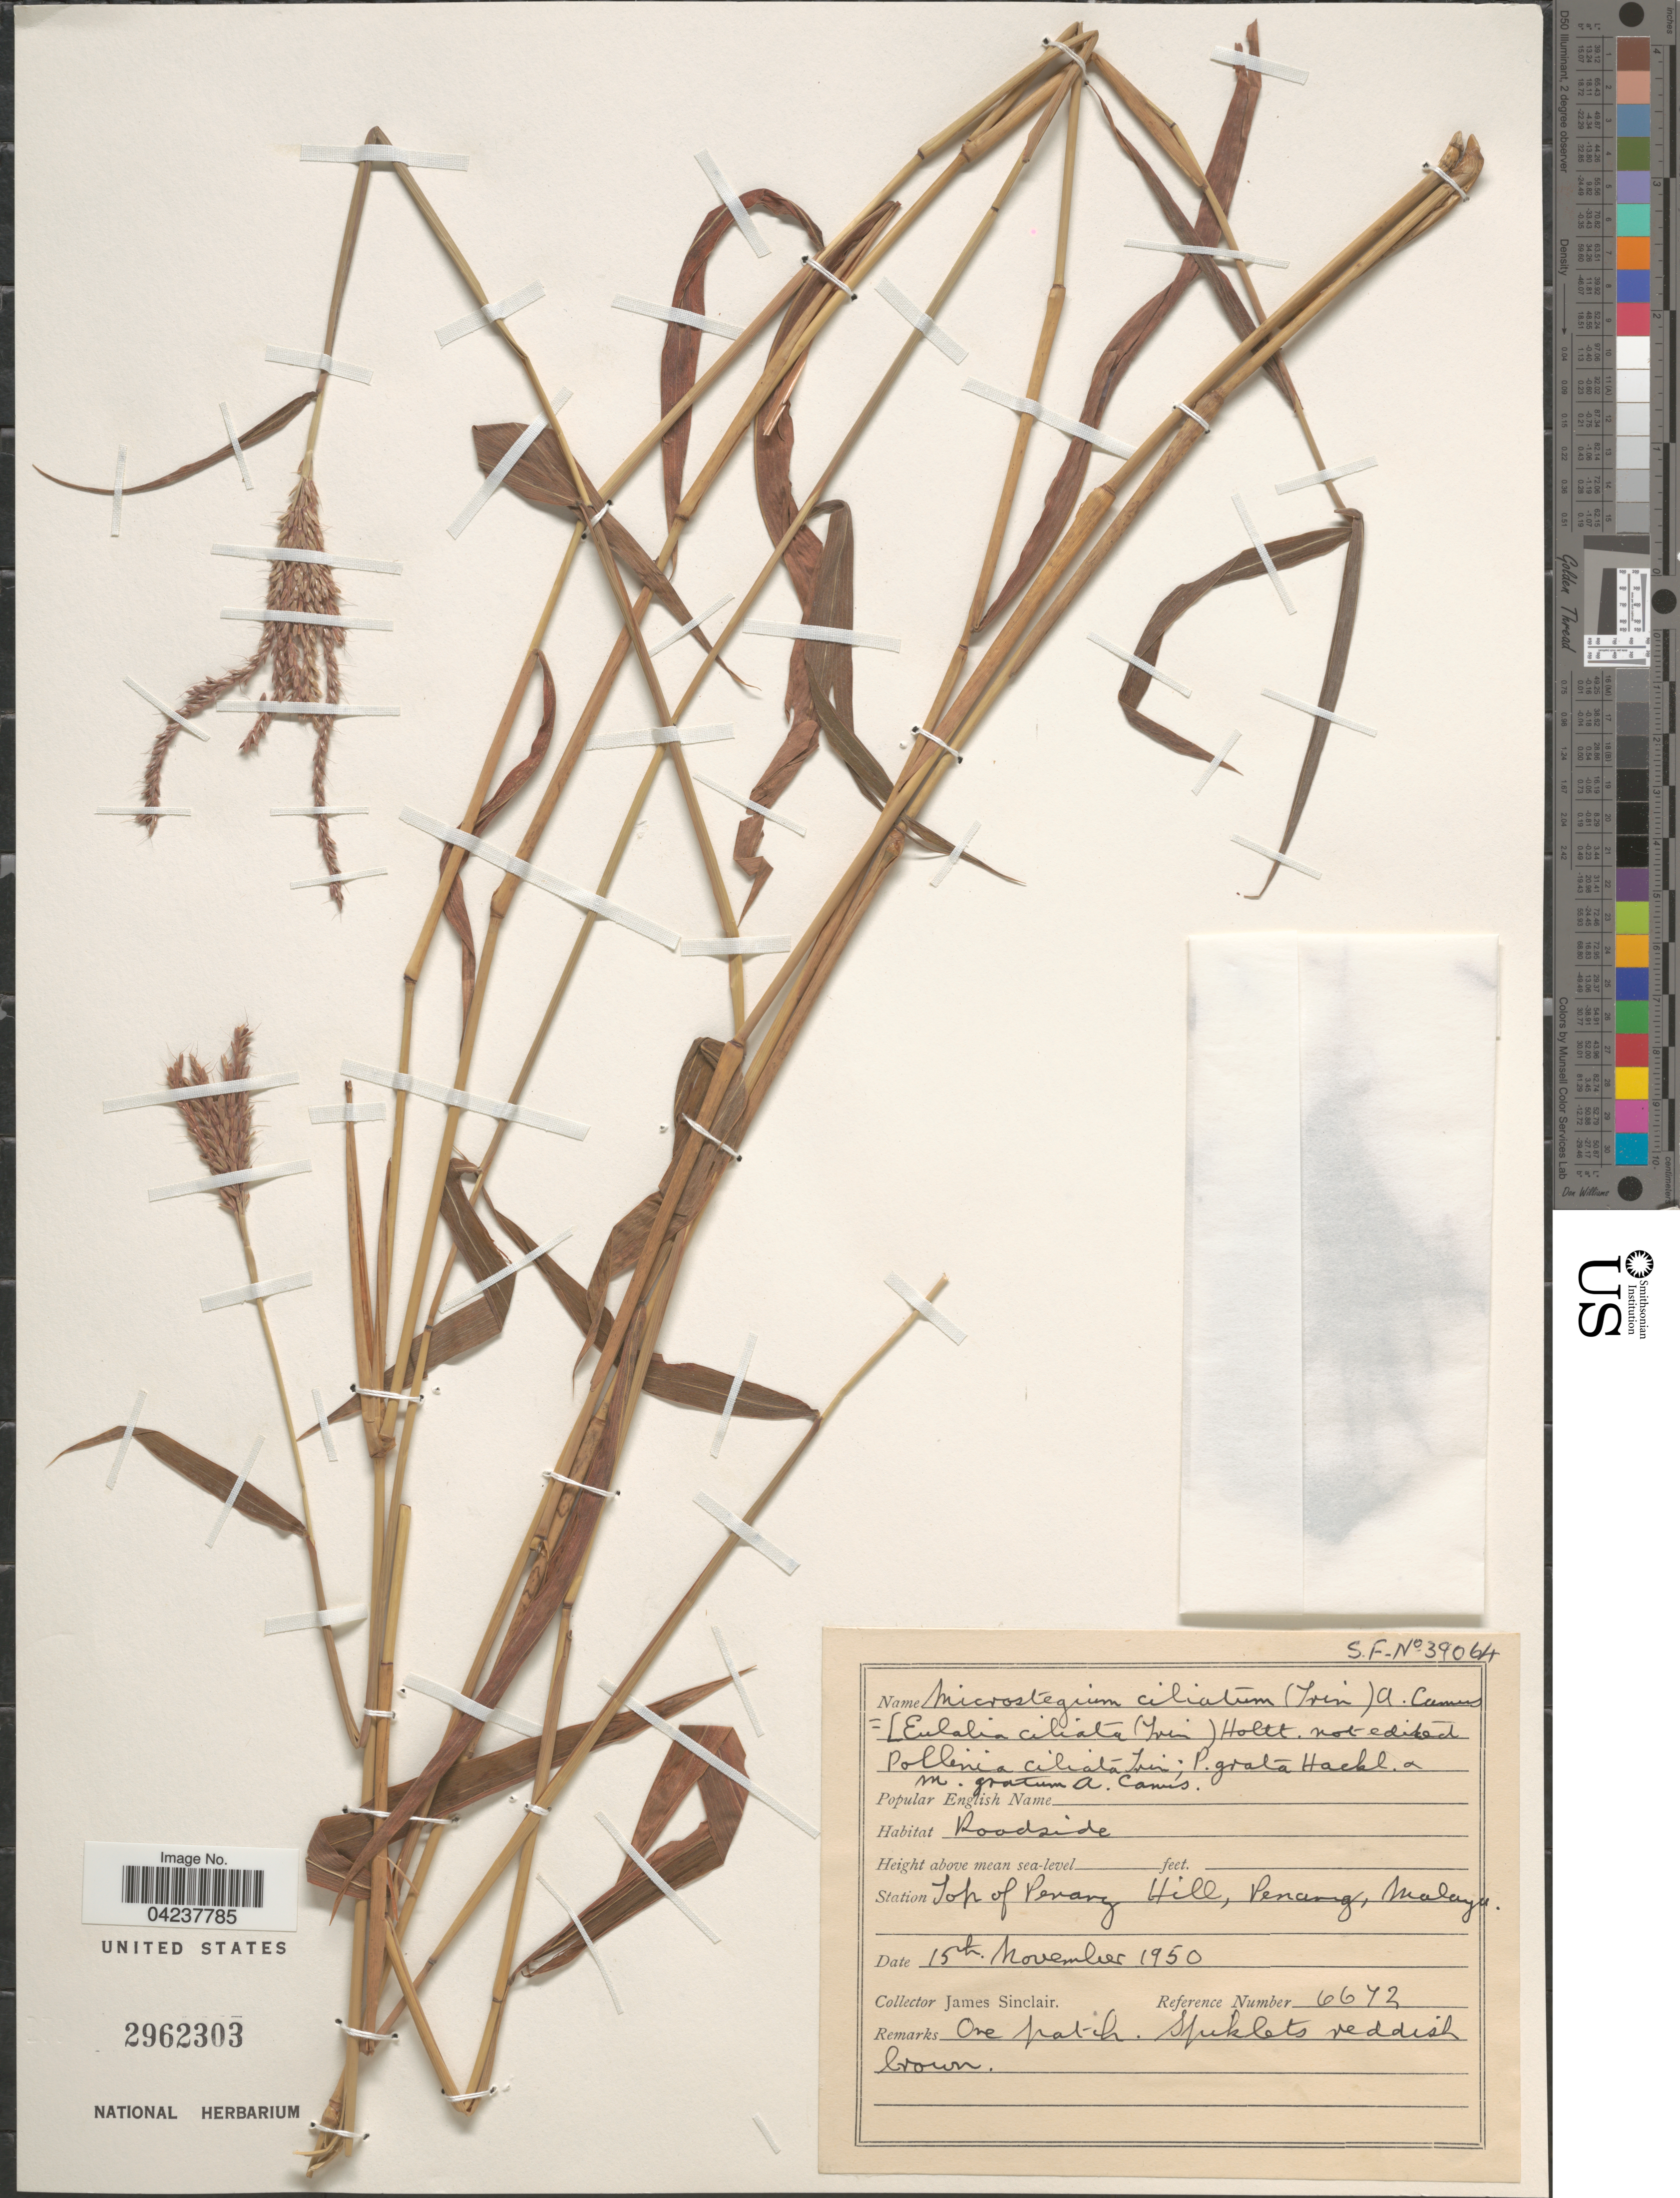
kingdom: Plantae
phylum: Tracheophyta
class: Liliopsida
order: Poales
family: Poaceae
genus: Microstegium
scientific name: Microstegium ciliatum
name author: (Trin.) A. Camus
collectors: J. Sinclair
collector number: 6672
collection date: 1950-11-15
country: Malaysia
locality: Station Top of Penang Hill, Penang.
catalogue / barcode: US 2962303